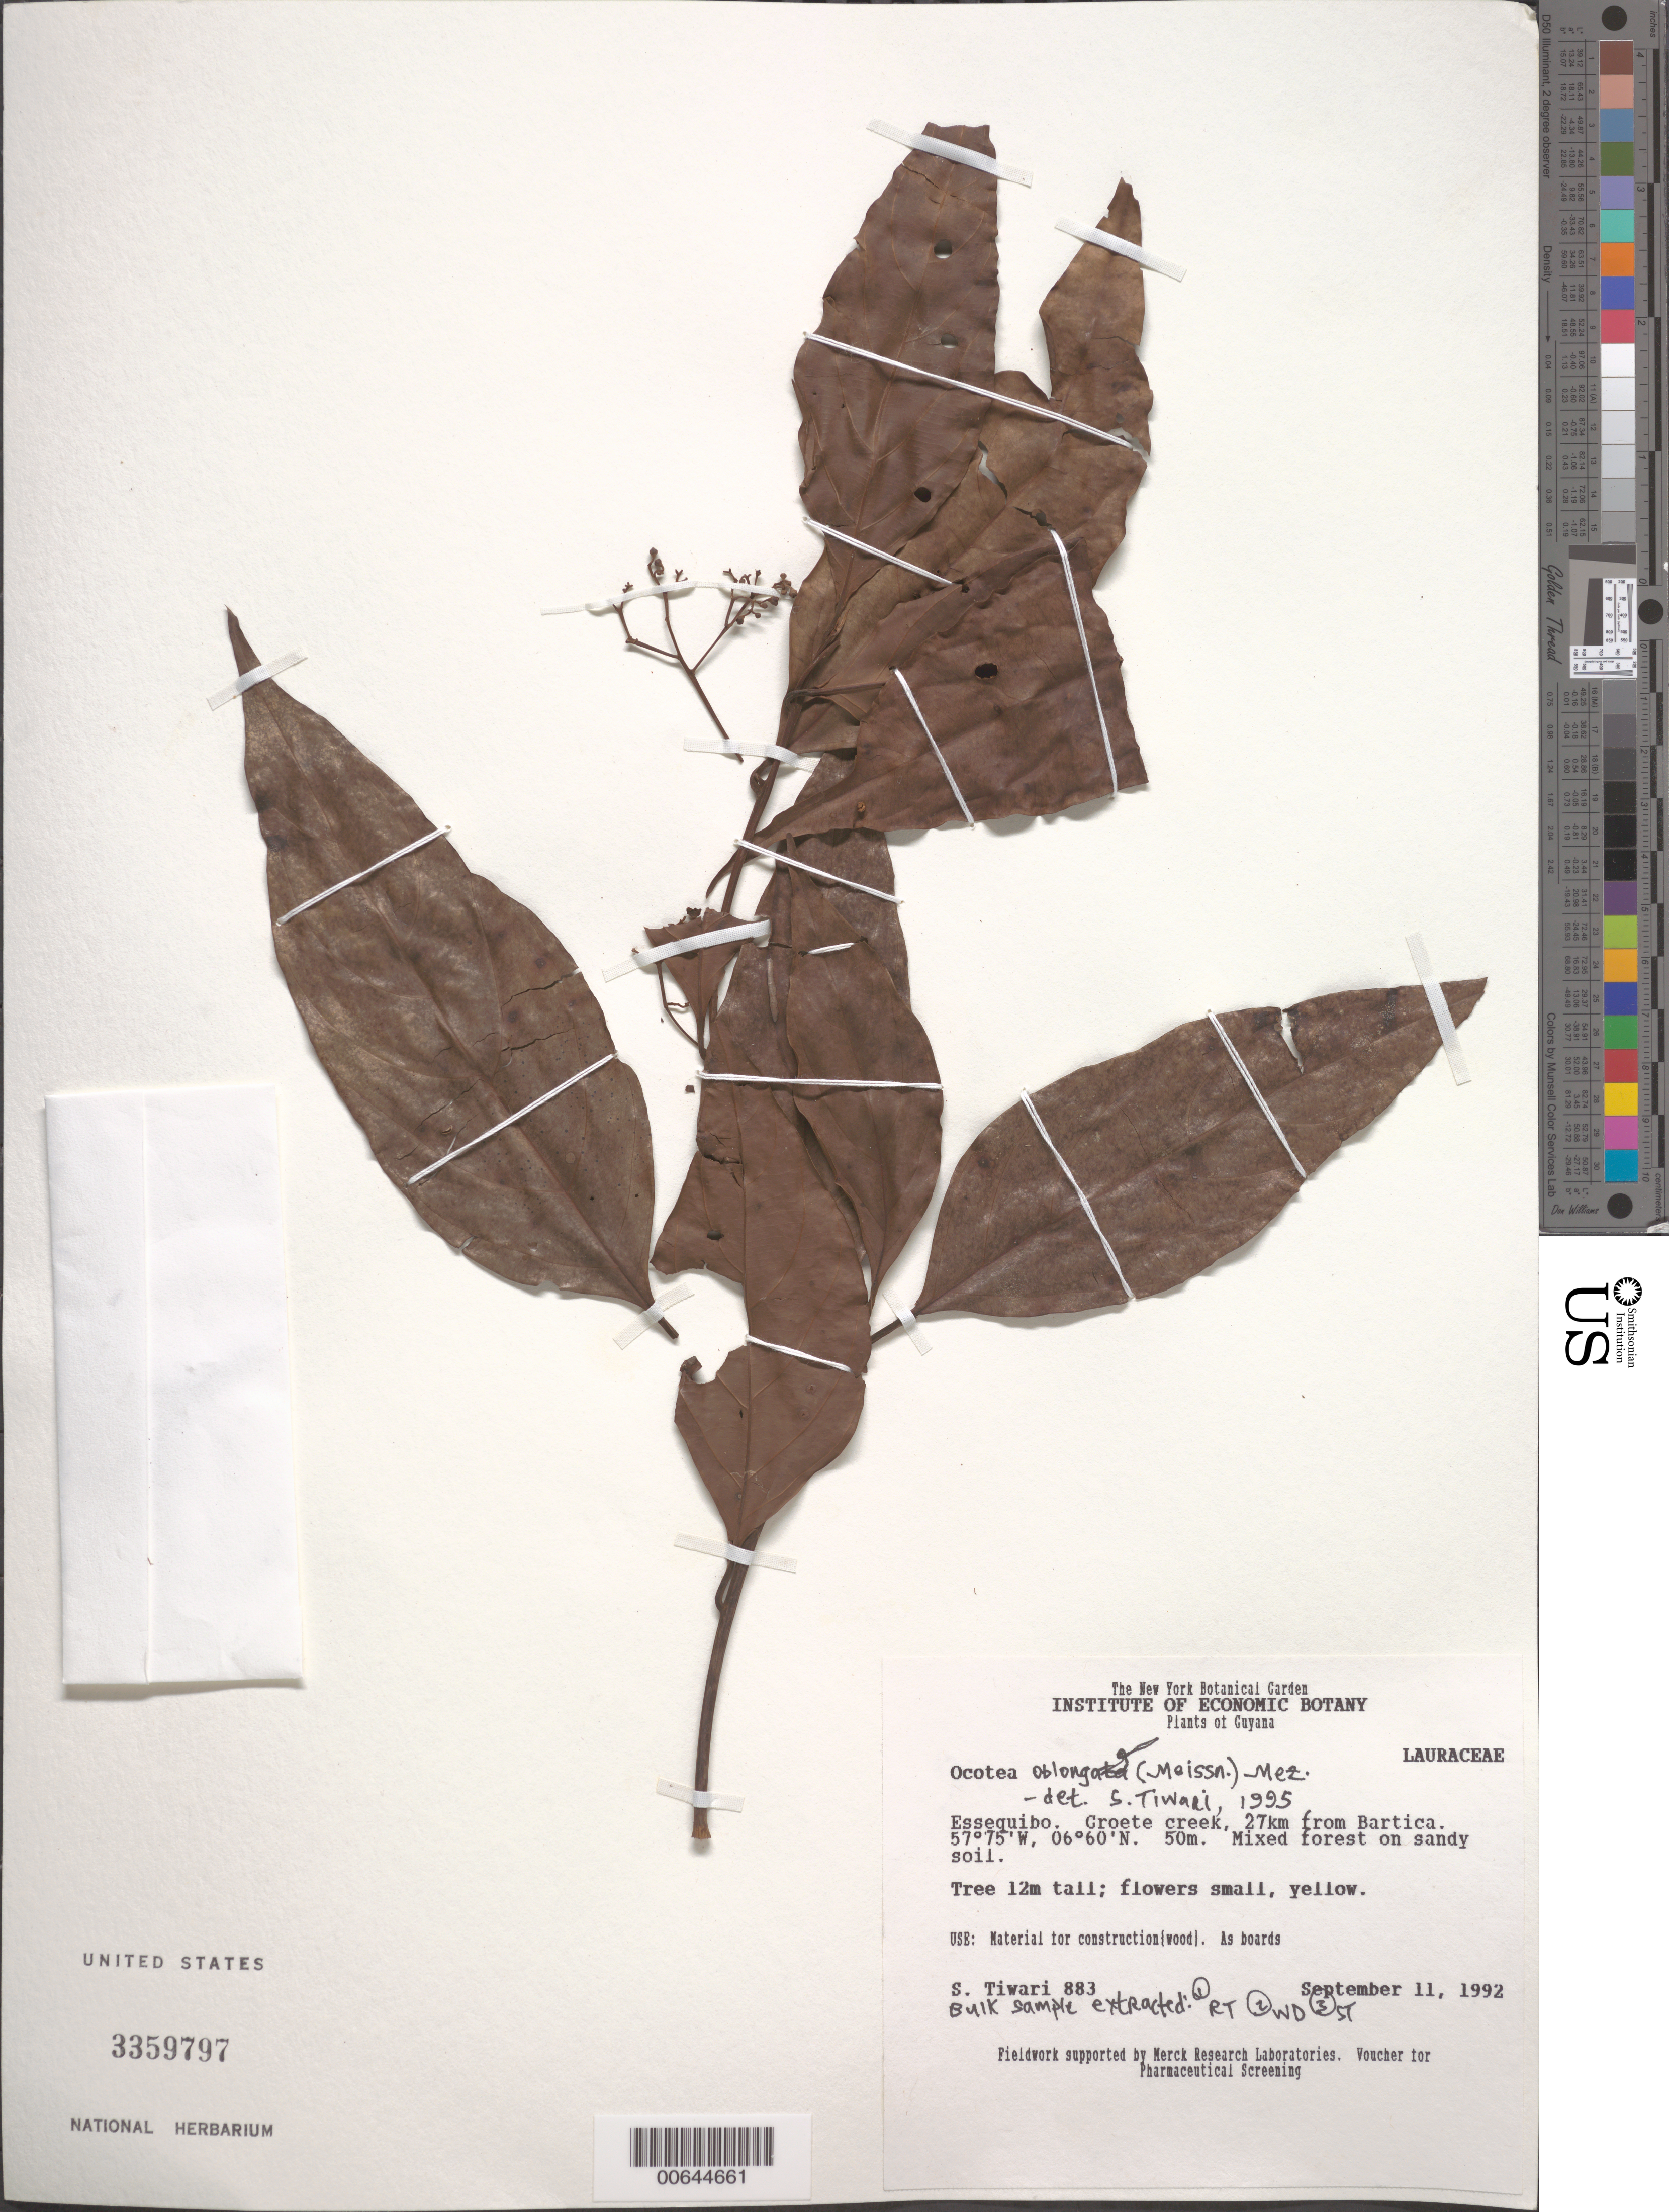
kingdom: Plantae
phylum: Tracheophyta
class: Magnoliopsida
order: Laurales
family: Lauraceae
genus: Ocotea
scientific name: Ocotea oblonga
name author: (Meisn.) Mez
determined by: Tiwari, S.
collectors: S. Tiwari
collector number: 883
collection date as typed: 11-Sep-92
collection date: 1992-09-11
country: Guyana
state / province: Essequibo Isl-W. Demerara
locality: Essequibo; Groete Creek, 27 km from Bartica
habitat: Mixed forest on sandy soil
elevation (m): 50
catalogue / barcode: US 3359797